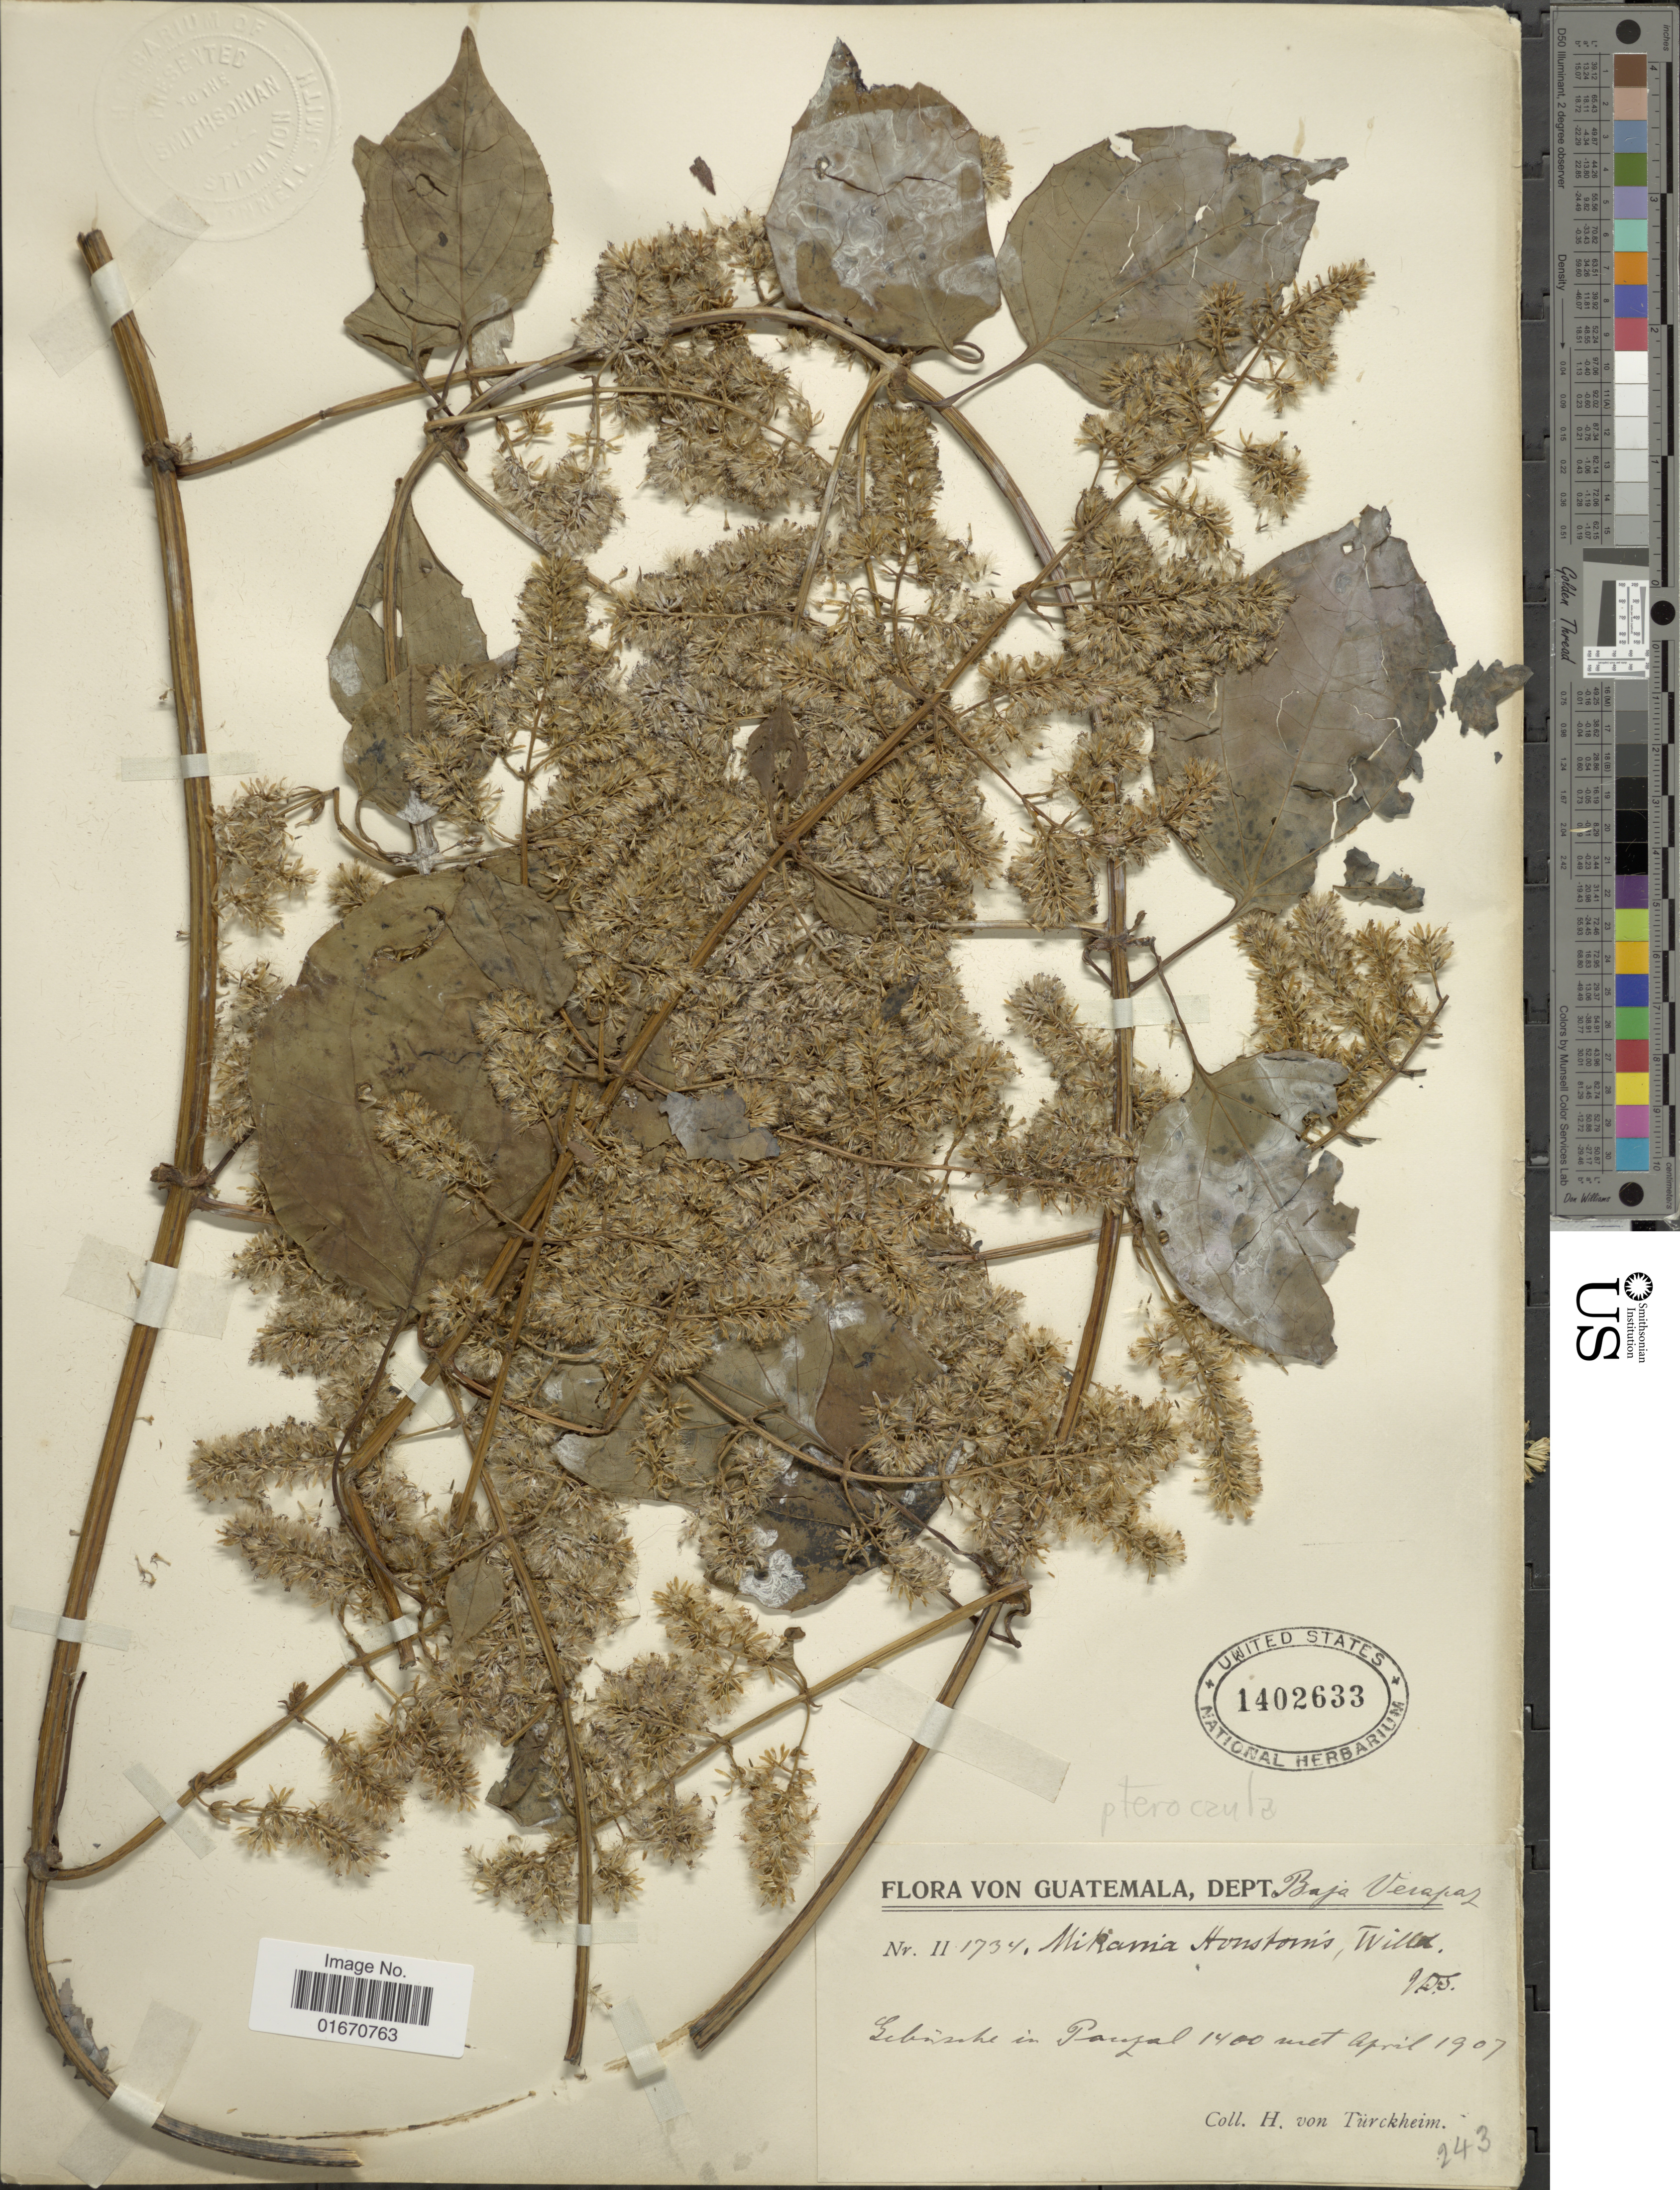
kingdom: Plantae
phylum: Tracheophyta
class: Magnoliopsida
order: Asterales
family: Asteraceae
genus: Mikania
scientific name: Mikania pterocaula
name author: Sch. Bip. ex Klatt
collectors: H. von Türckheim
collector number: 2/1734*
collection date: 1907-04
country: Guatemala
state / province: Baja Verapaz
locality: Gebüsche in Panzal [bushes in Pansal]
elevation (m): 1400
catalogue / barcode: US 1402633